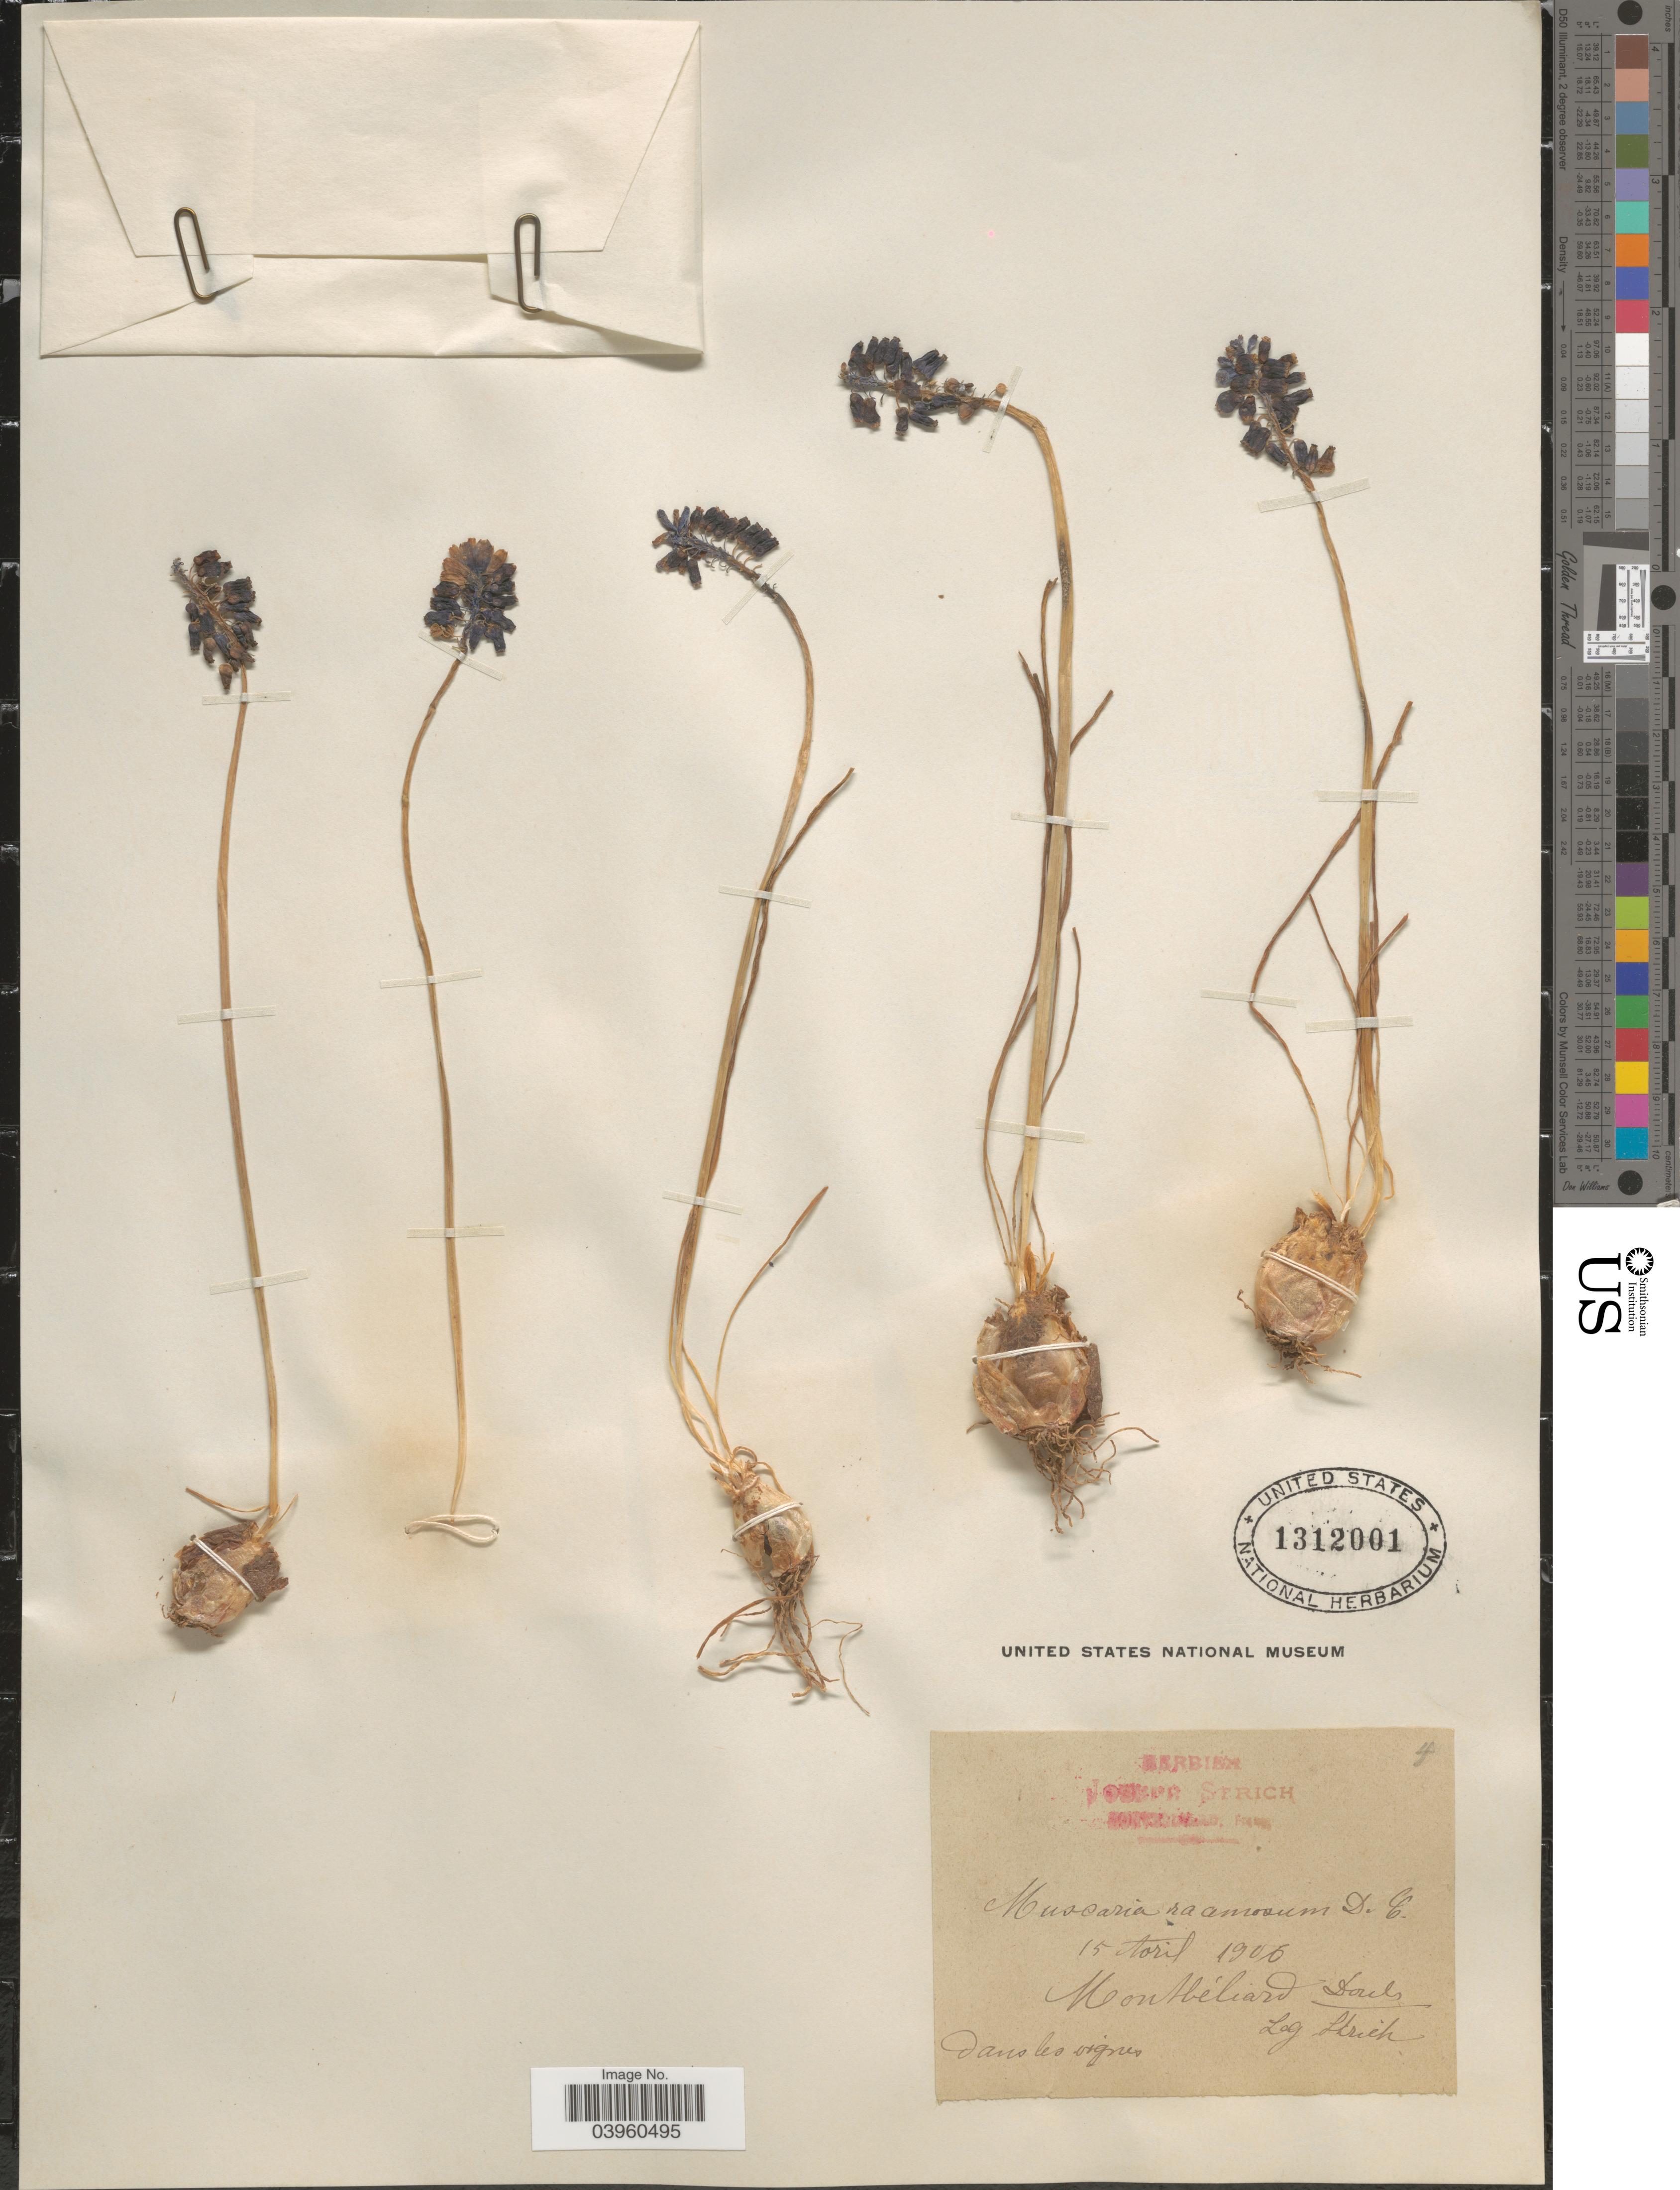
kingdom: Plantae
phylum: Tracheophyta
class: Liliopsida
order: Asparagales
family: Asparagaceae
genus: Muscari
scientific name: Muscari racemosum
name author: (L.) Mill.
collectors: J. Strich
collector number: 4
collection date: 1905-04-05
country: France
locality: Montbeliard Doub.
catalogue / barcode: US 1312001